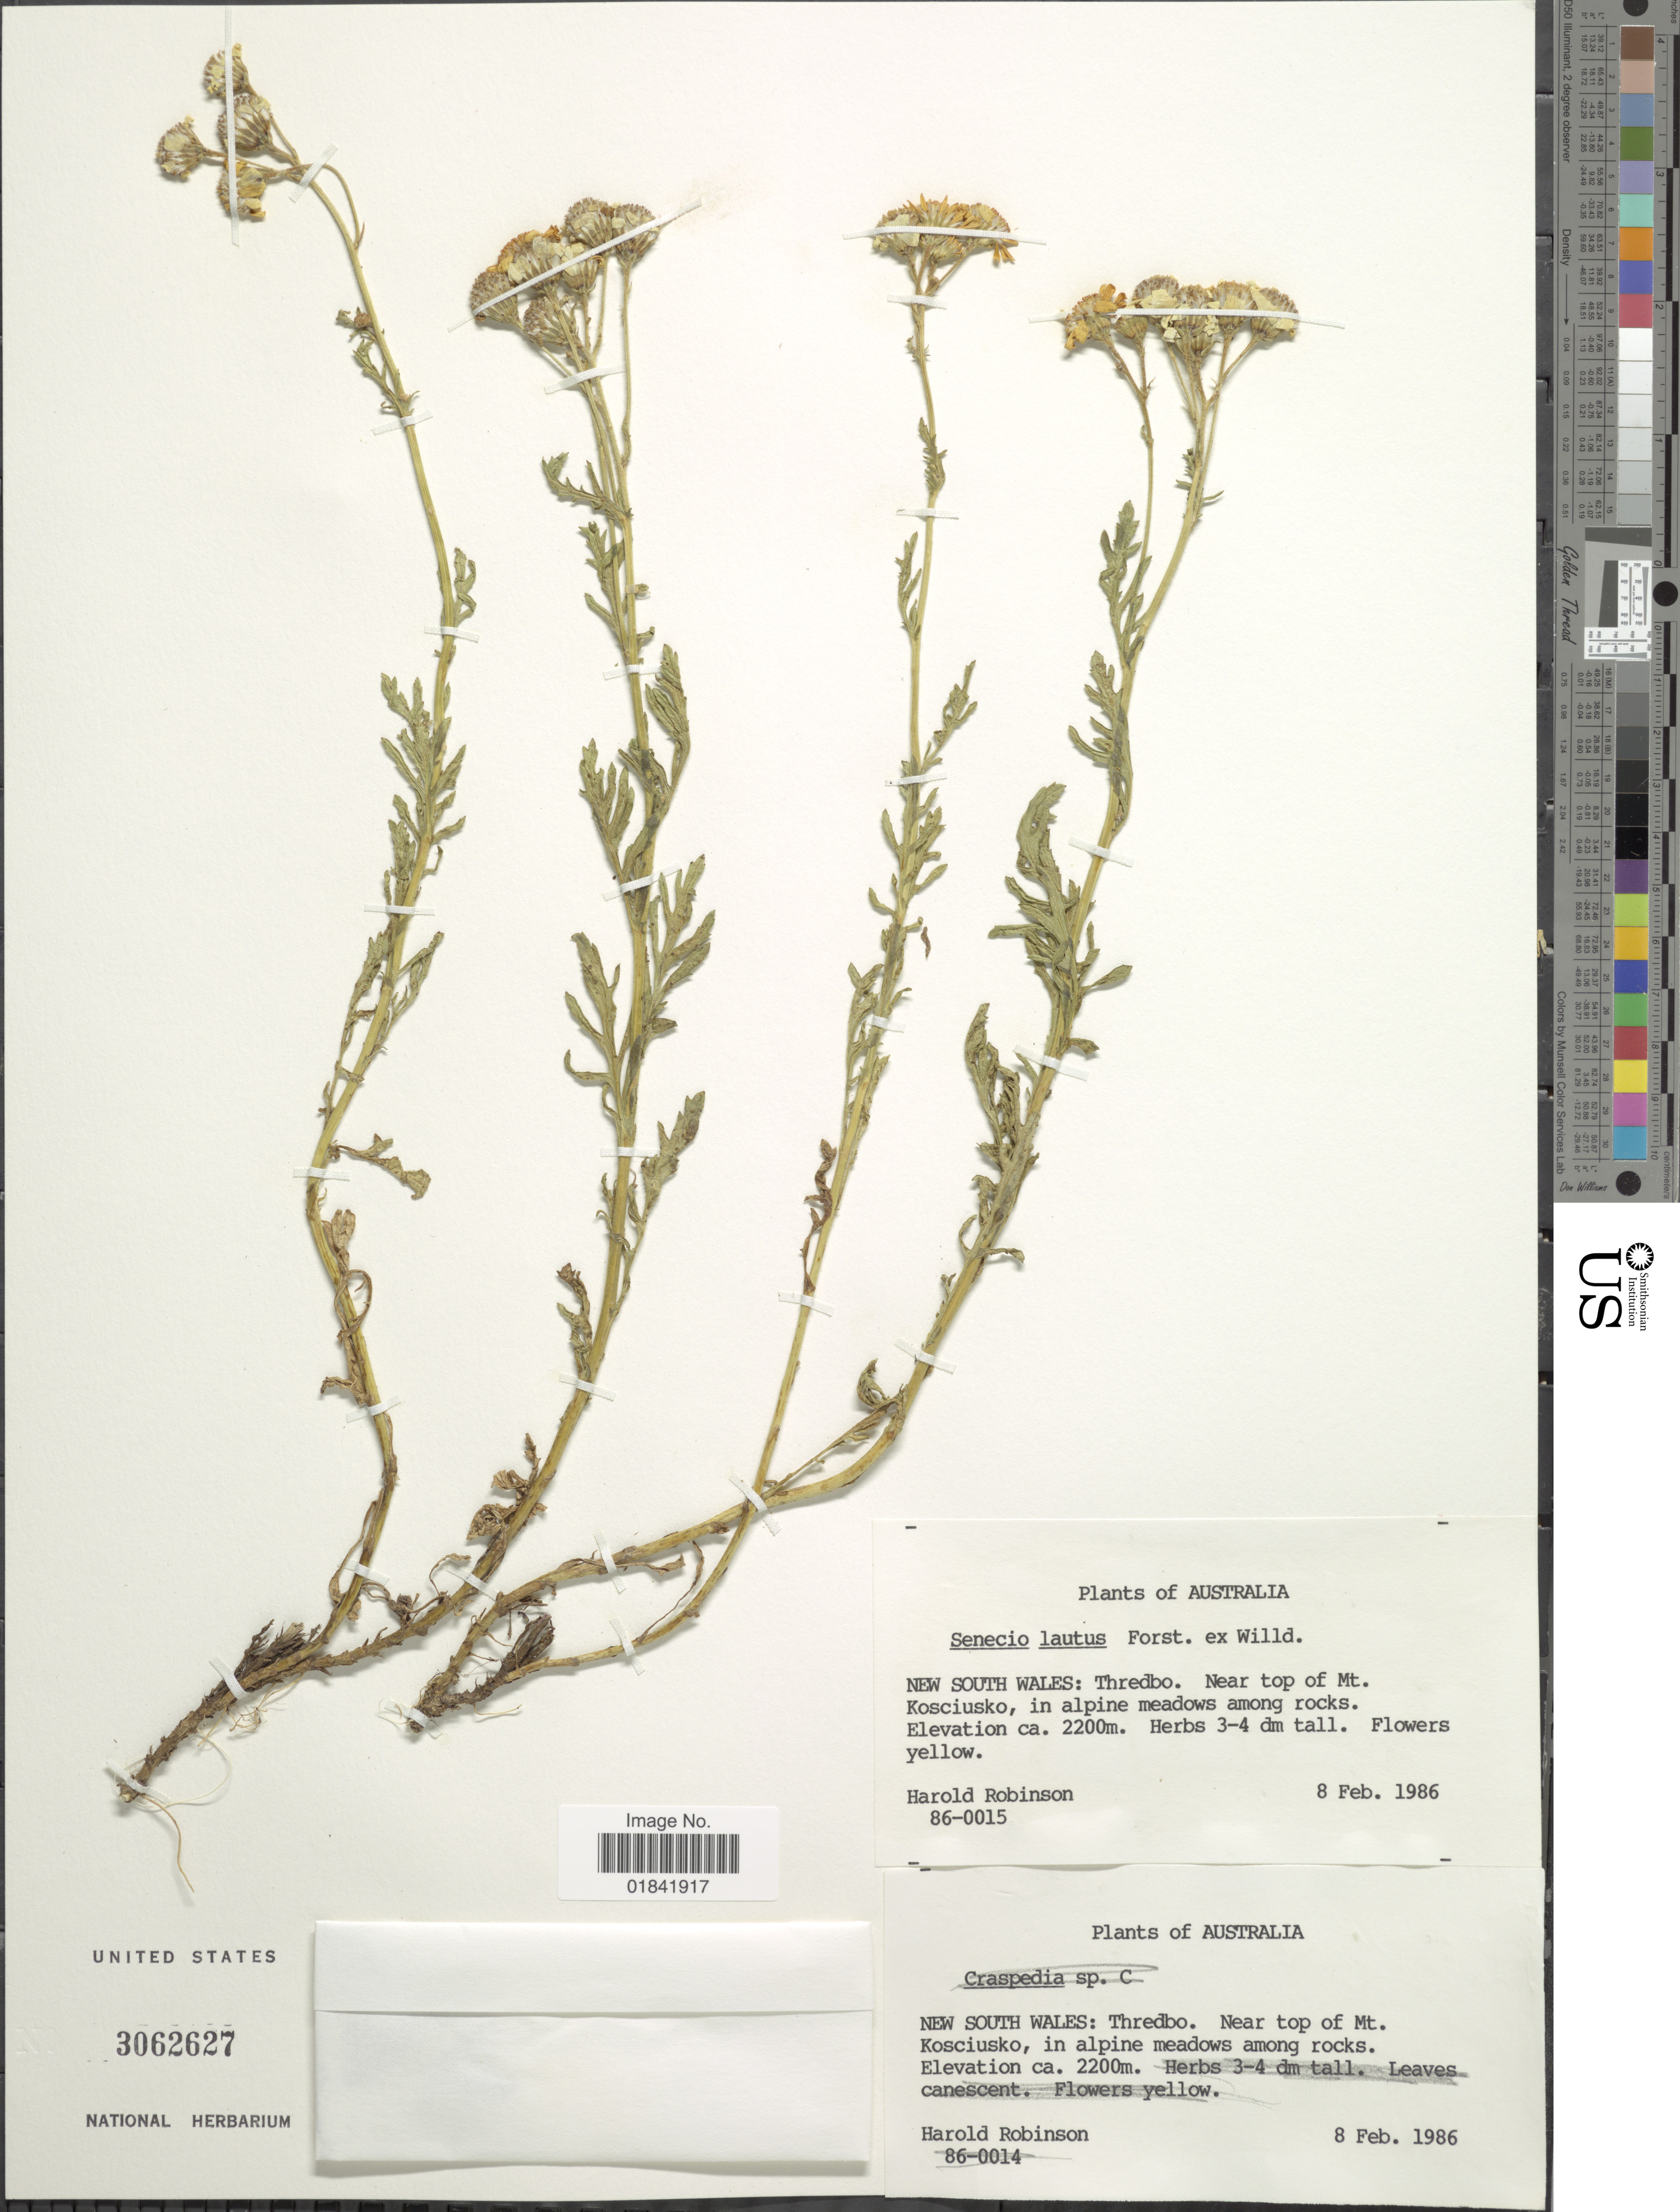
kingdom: Plantae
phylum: Tracheophyta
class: Magnoliopsida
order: Asterales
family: Asteraceae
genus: Senecio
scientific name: Senecio lautus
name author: Sol. ex G. Forst.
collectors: H. Robinson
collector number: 86-0015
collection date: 1986-02-08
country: Australia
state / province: New South Wales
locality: Thredbo, near top of Mt. Kosciusko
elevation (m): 2200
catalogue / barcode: US 3062627